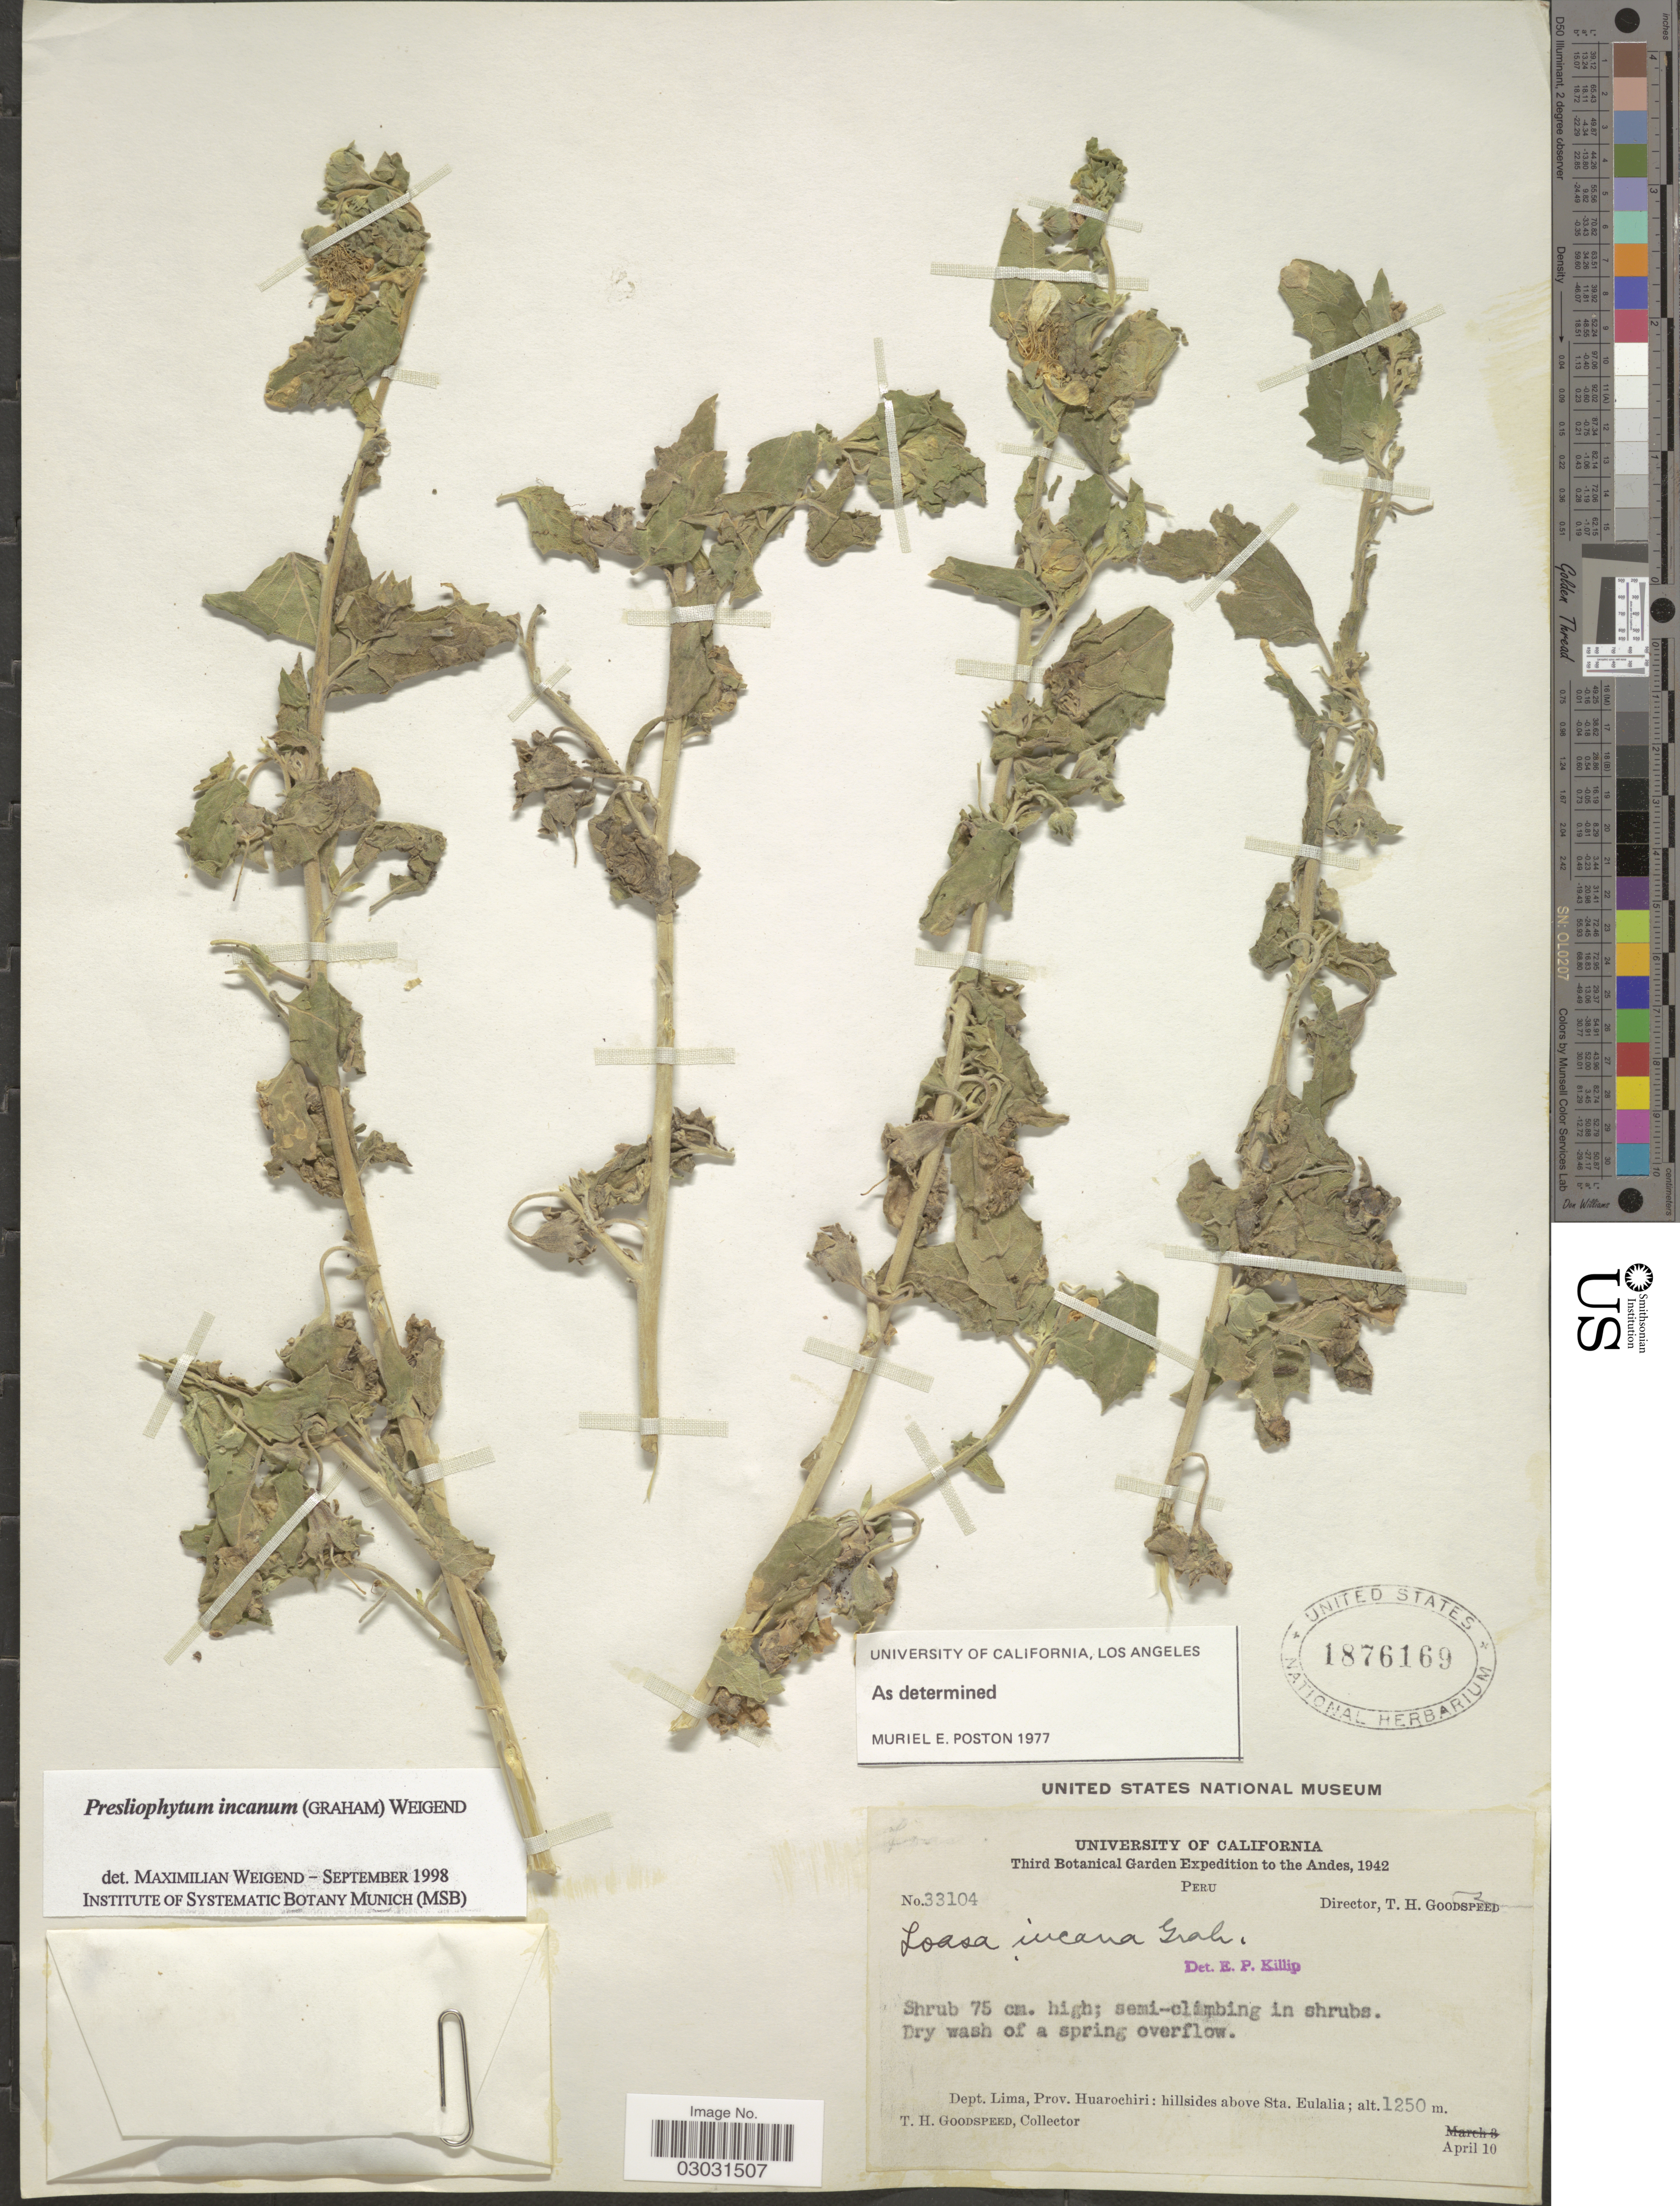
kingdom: Plantae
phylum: Tracheophyta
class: Magnoliopsida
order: Cornales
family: Loasaceae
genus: Presliophytum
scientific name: Presliophytum incanum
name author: (Graham) Weigand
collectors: T. Goodspeed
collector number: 33104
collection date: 1942-04-10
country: Peru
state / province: Lima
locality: Andes. Dept. Lima, Prov. Huarochiri: hillsides above Sta. Eulalia.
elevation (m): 1250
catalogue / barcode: US 1876169